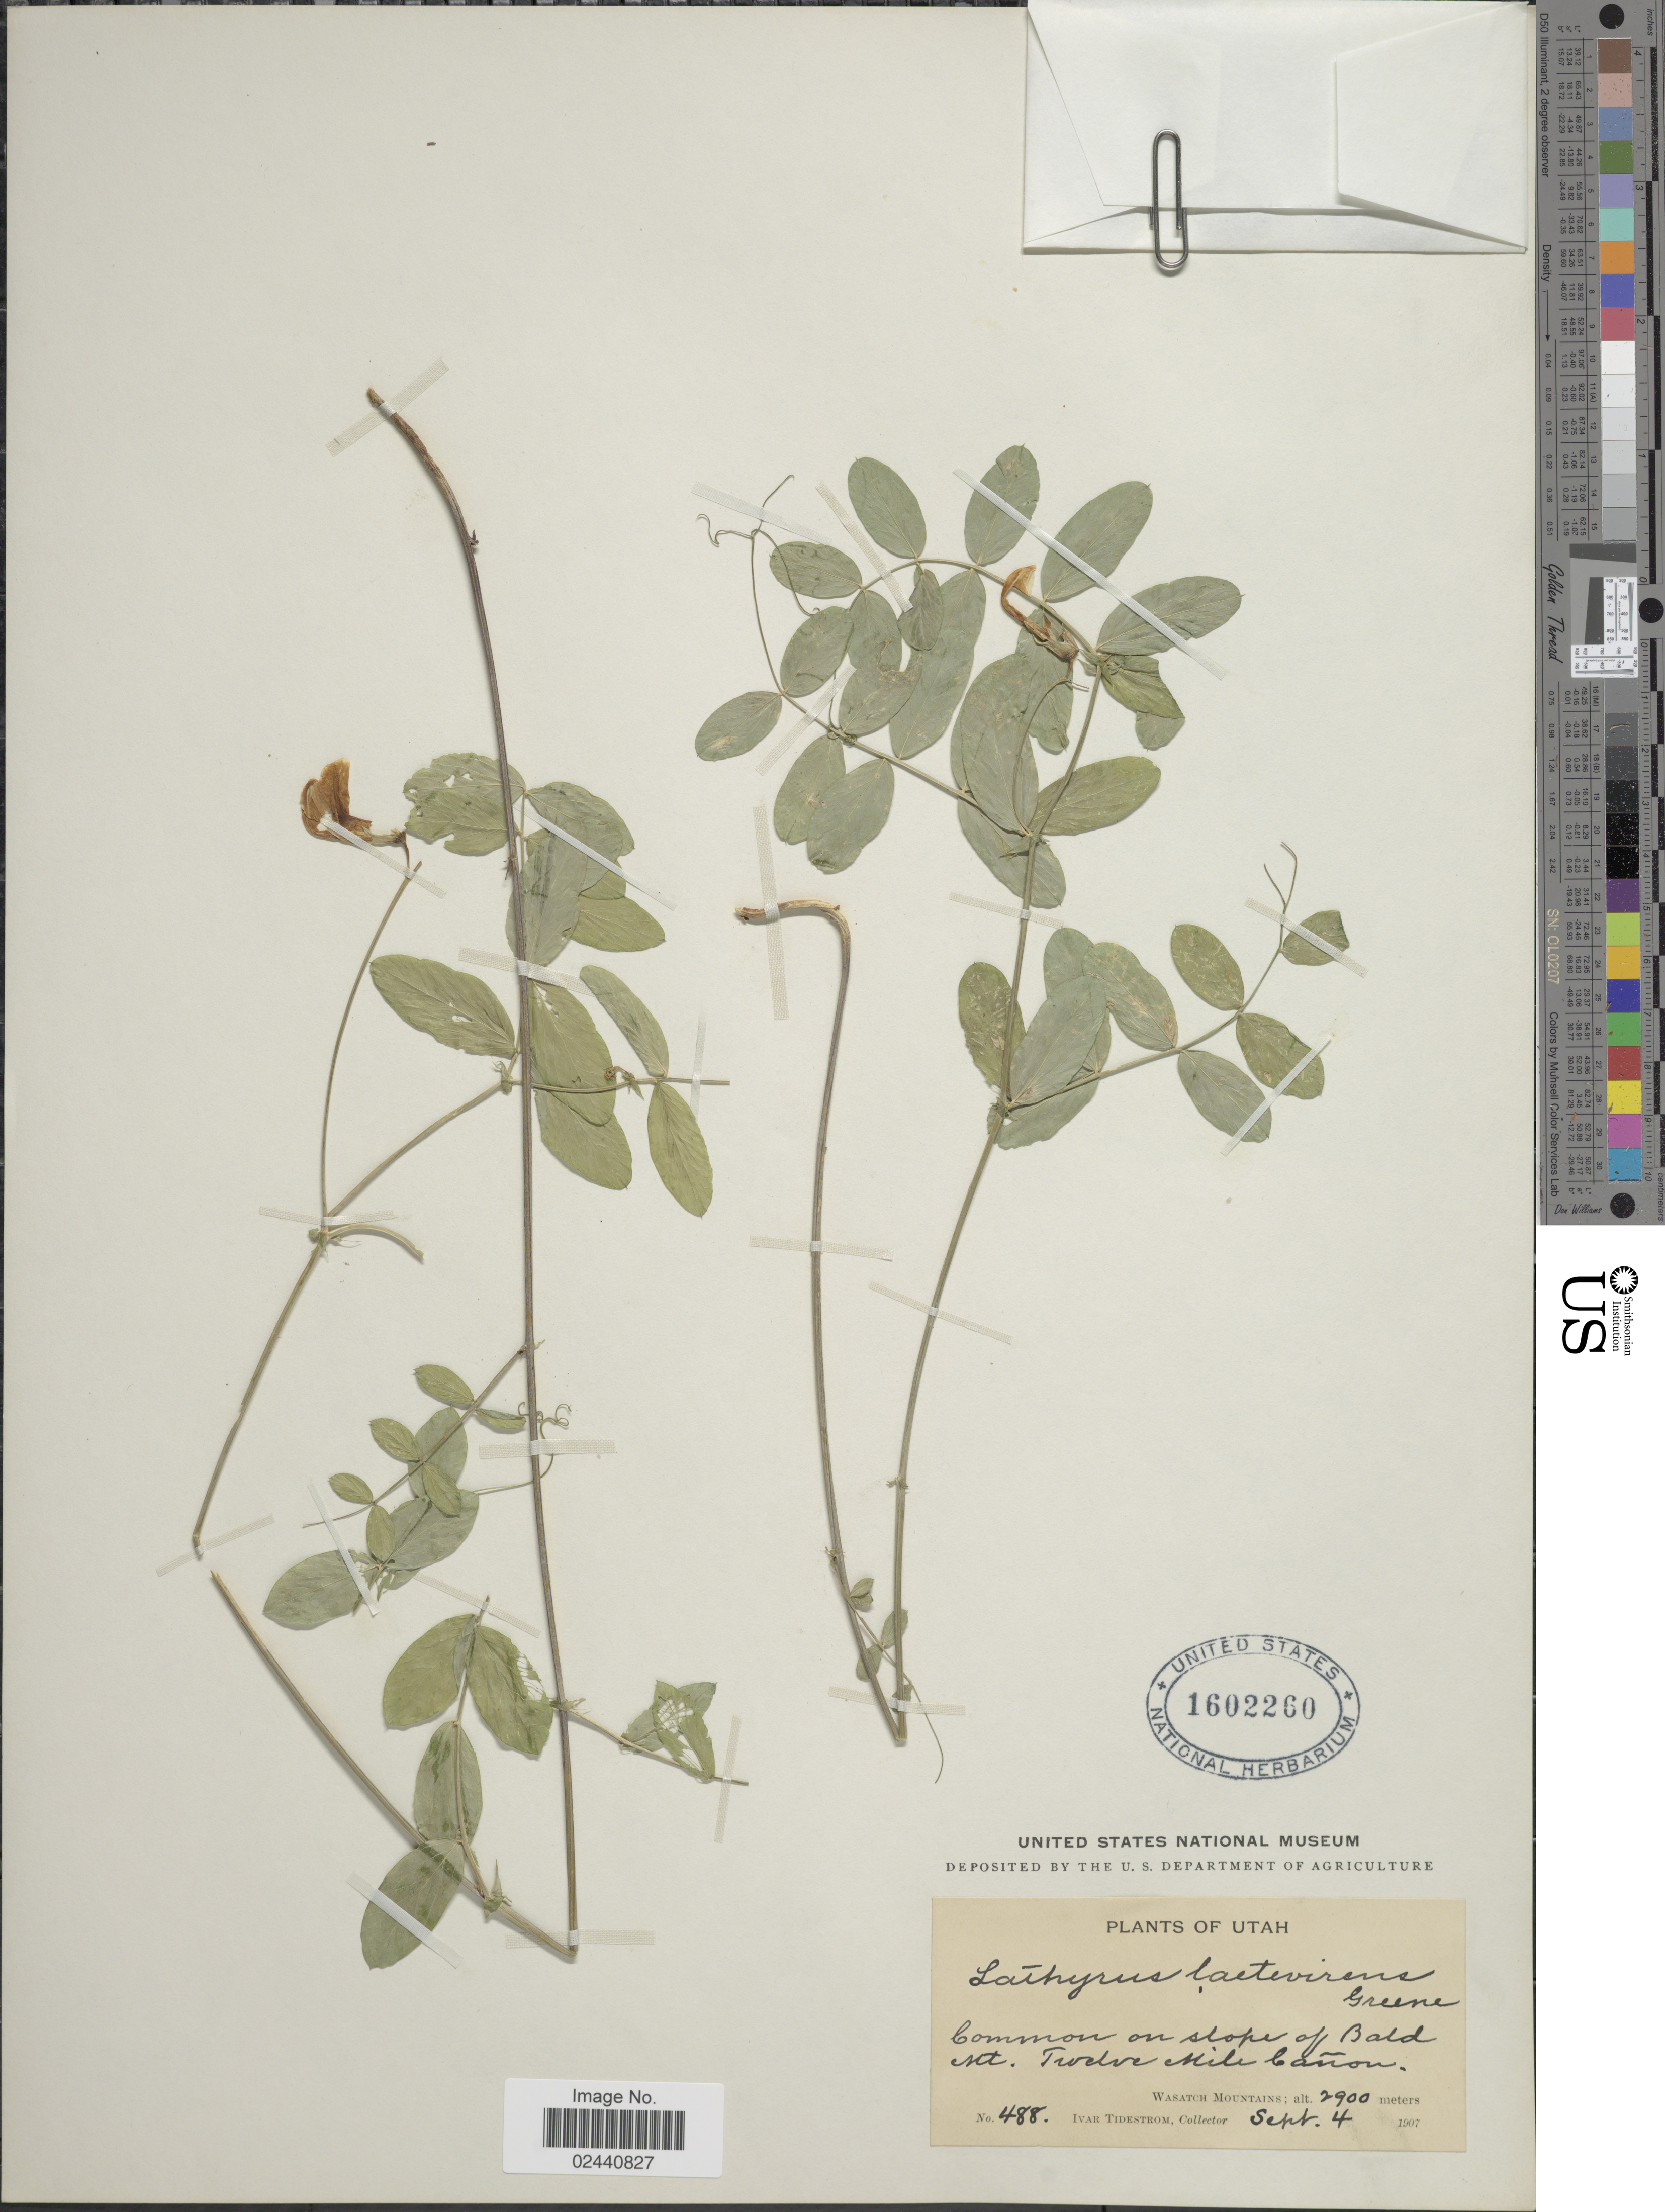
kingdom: Plantae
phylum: Tracheophyta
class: Magnoliopsida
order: Fabales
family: Fabaceae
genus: Lathyrus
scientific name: Lathyrus laetivirens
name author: Greene in Rydb.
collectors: I. F. Tidestrom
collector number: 488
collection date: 1907-09-04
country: United States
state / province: Utah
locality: Slope of Bald Mt. Twelve Mile Canon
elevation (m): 2900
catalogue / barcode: US 1602260